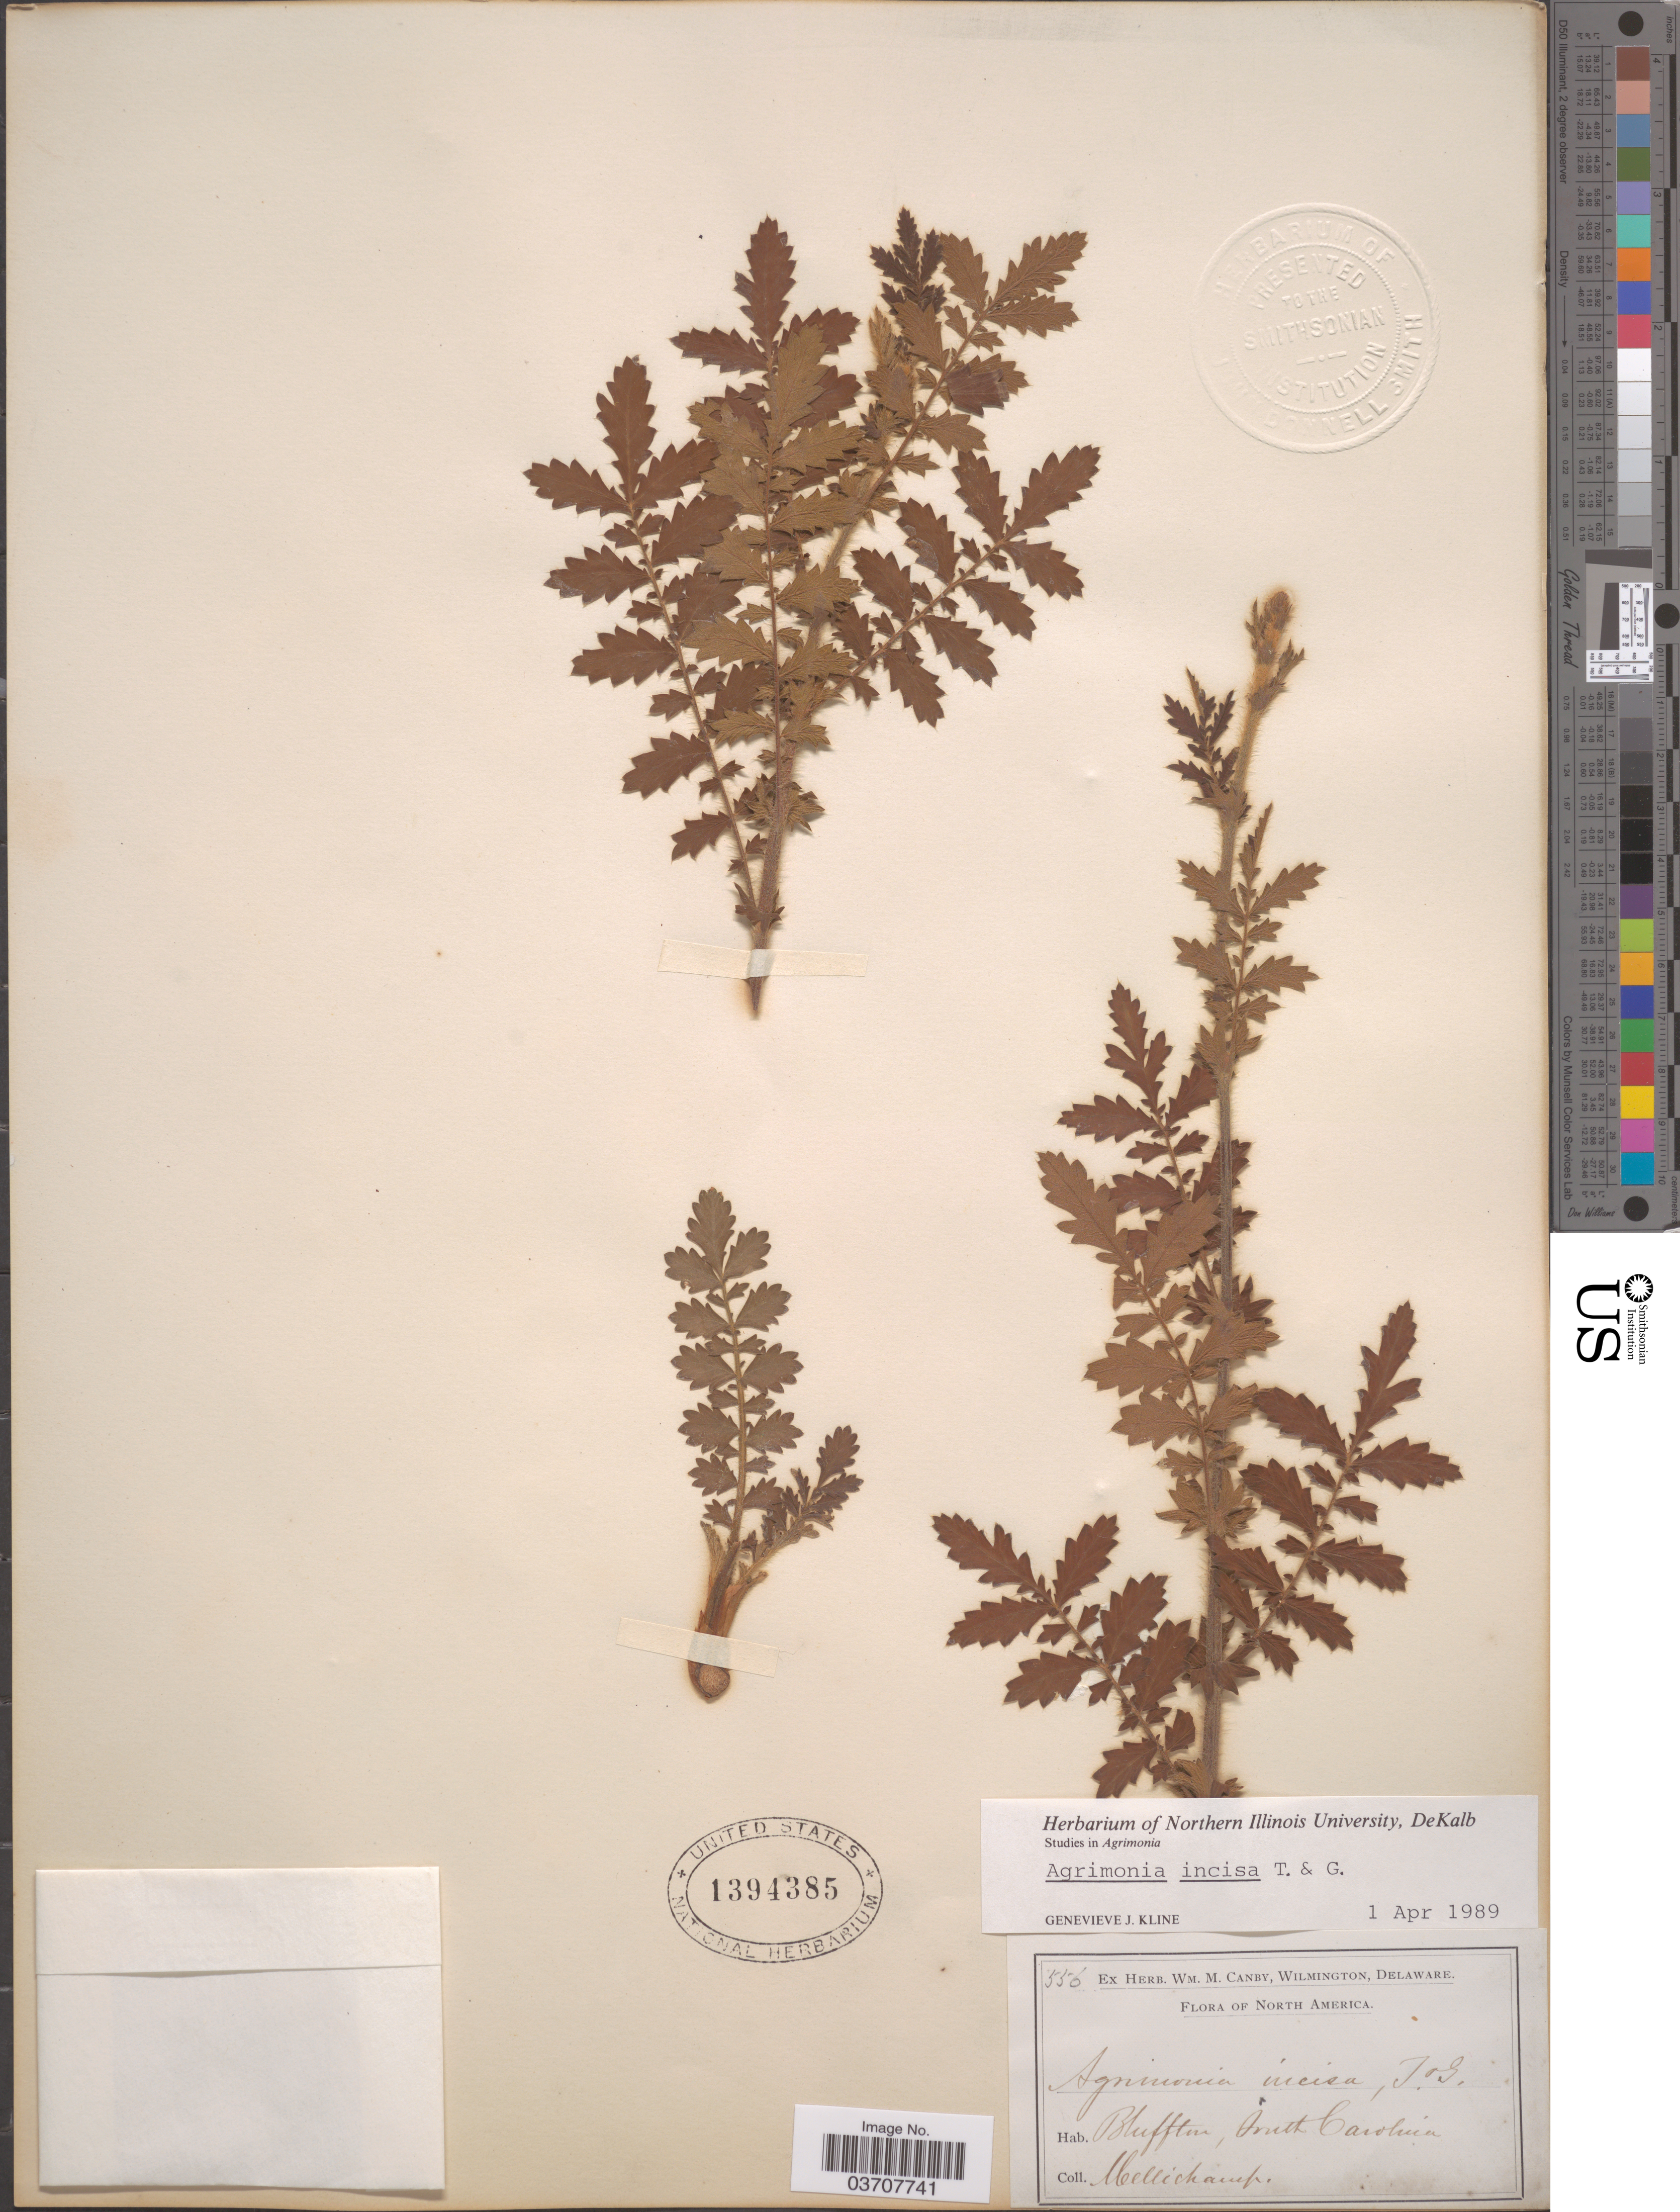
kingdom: Plantae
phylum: Tracheophyta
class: Magnoliopsida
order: Rosales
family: Rosaceae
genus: Agrimonia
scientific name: Agrimonia incisa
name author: Torr. & A. Gray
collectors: -. Mellichamp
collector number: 556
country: United States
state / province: South Carolina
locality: Bluffton.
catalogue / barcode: US 1394385